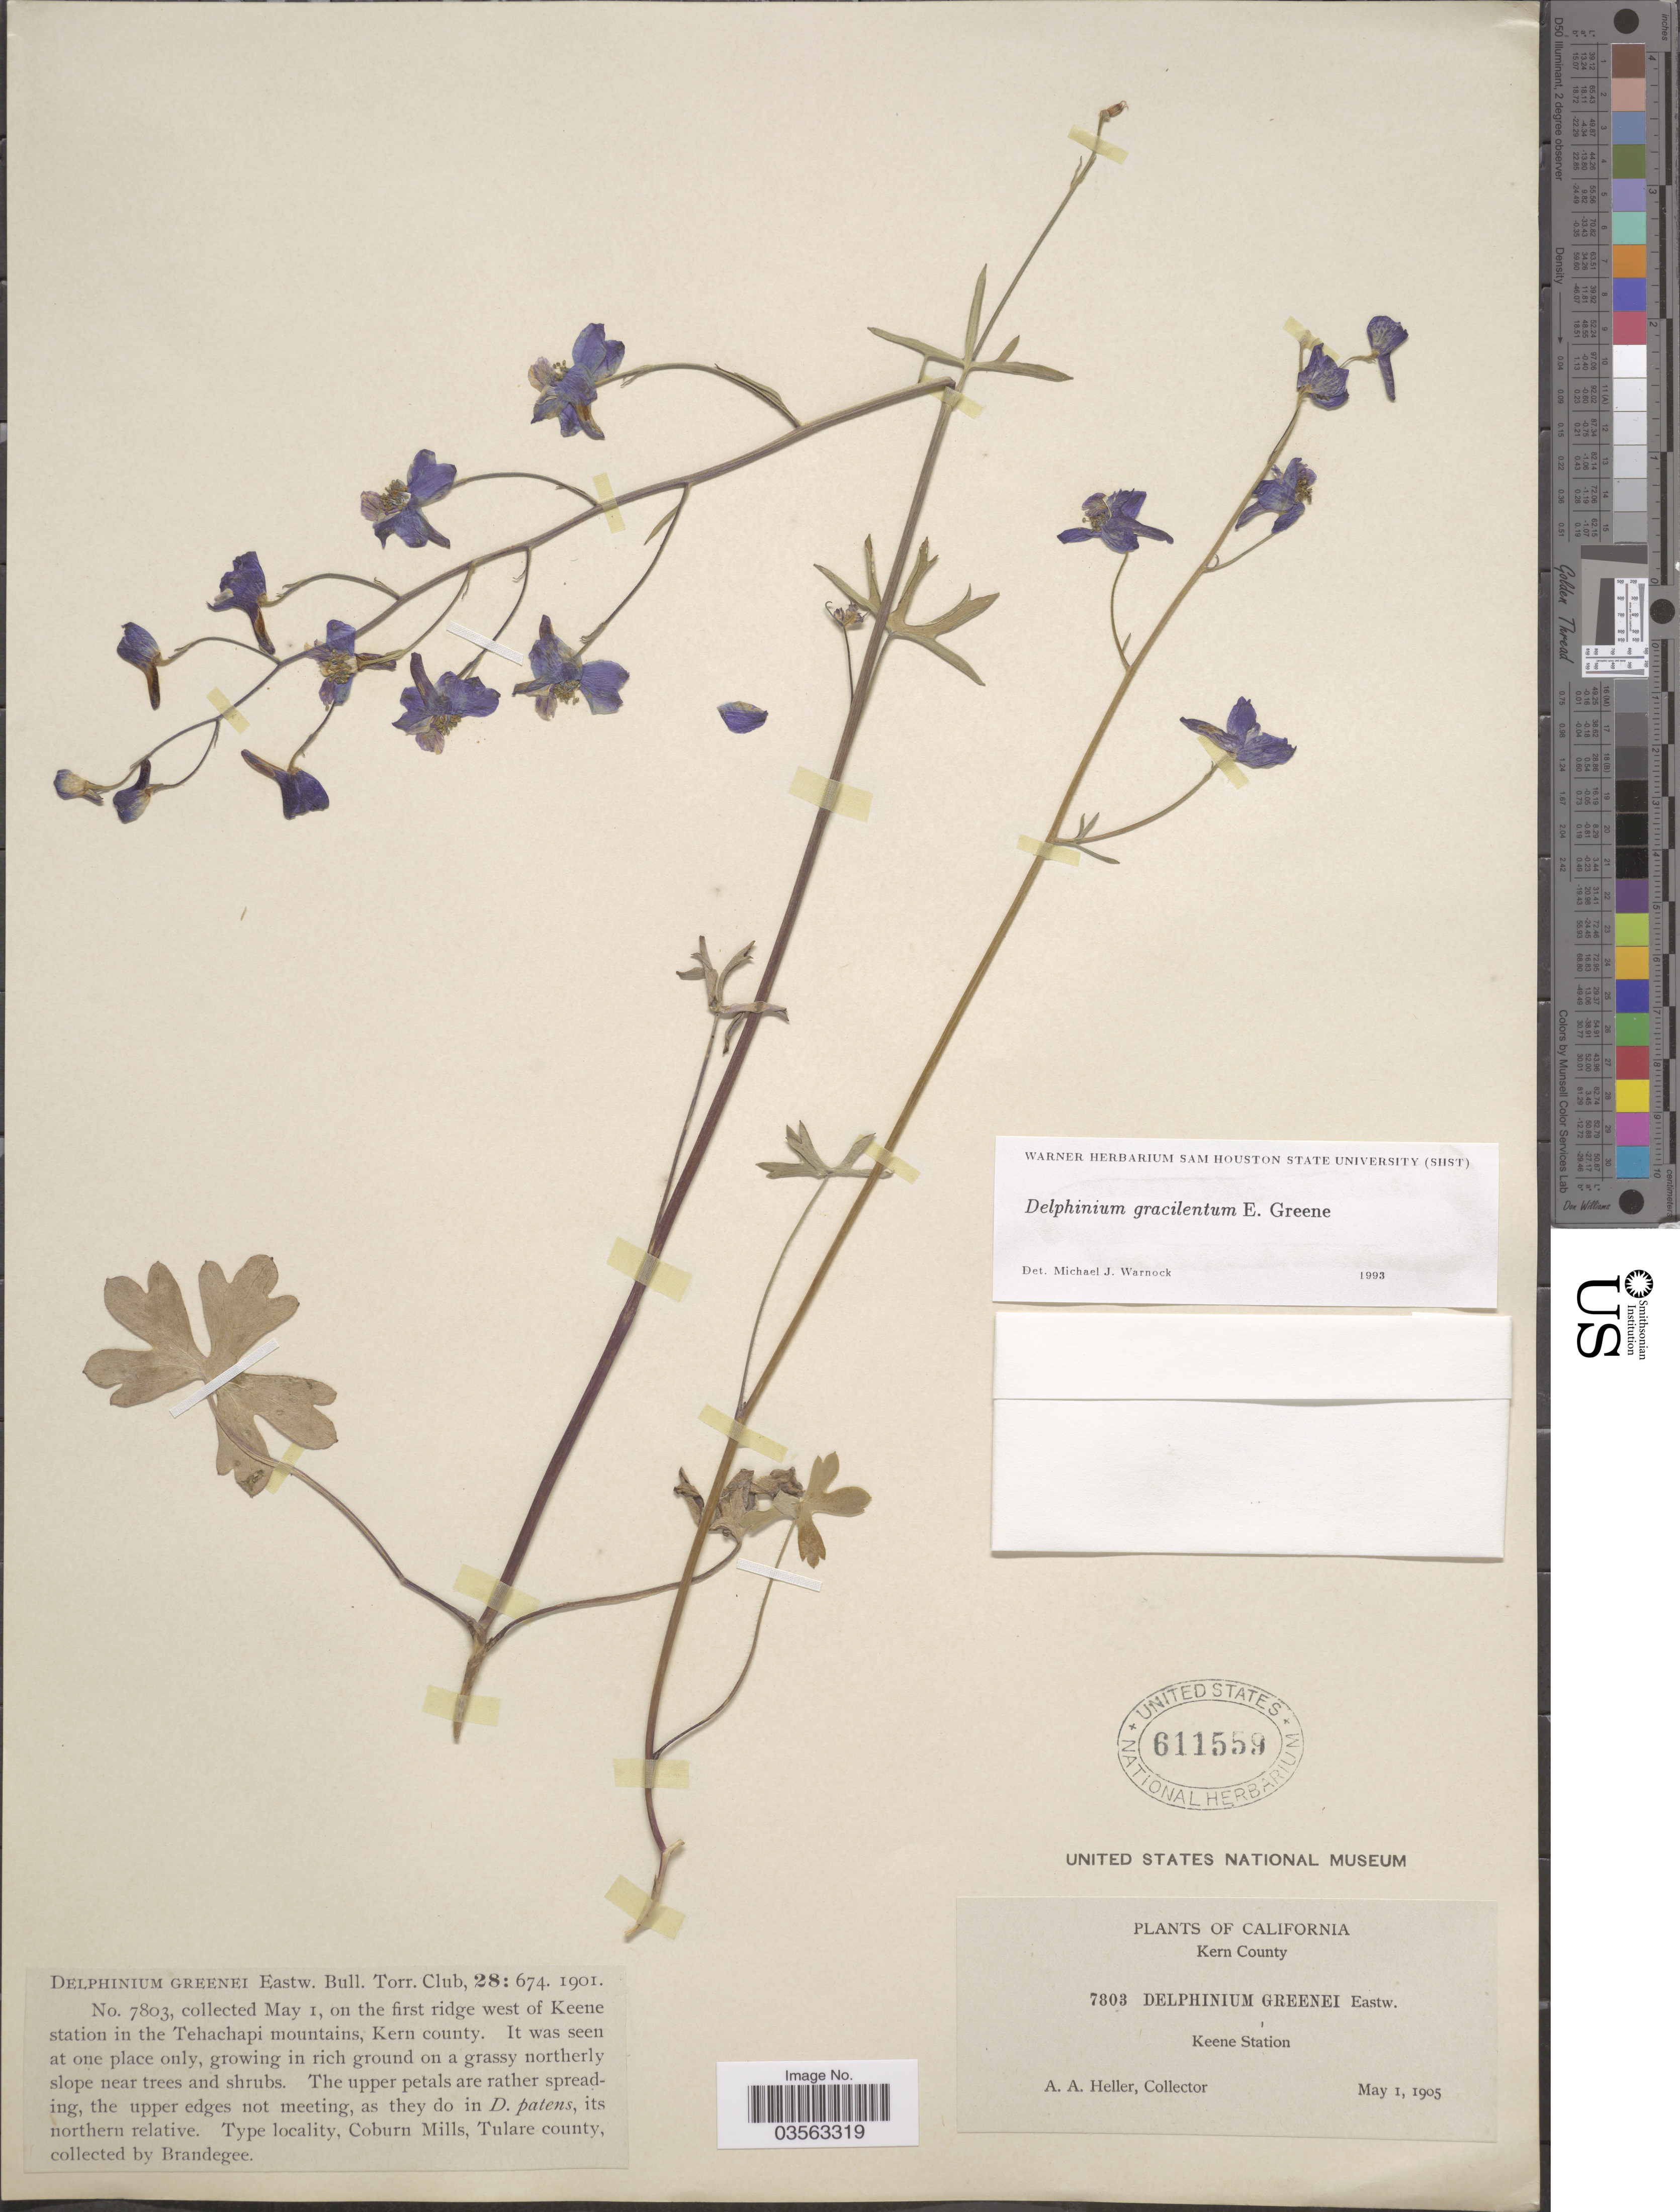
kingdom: Plantae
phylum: Tracheophyta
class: Magnoliopsida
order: Ranunculales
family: Ranunculaceae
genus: Delphinium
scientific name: Delphinium gracilentum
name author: Greene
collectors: A. A. Heller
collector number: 7803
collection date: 1905-05-01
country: United States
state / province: California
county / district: Kern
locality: On the first ridge west of Keene station in the Tehachapi mountains, Kern County.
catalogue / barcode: US 611559